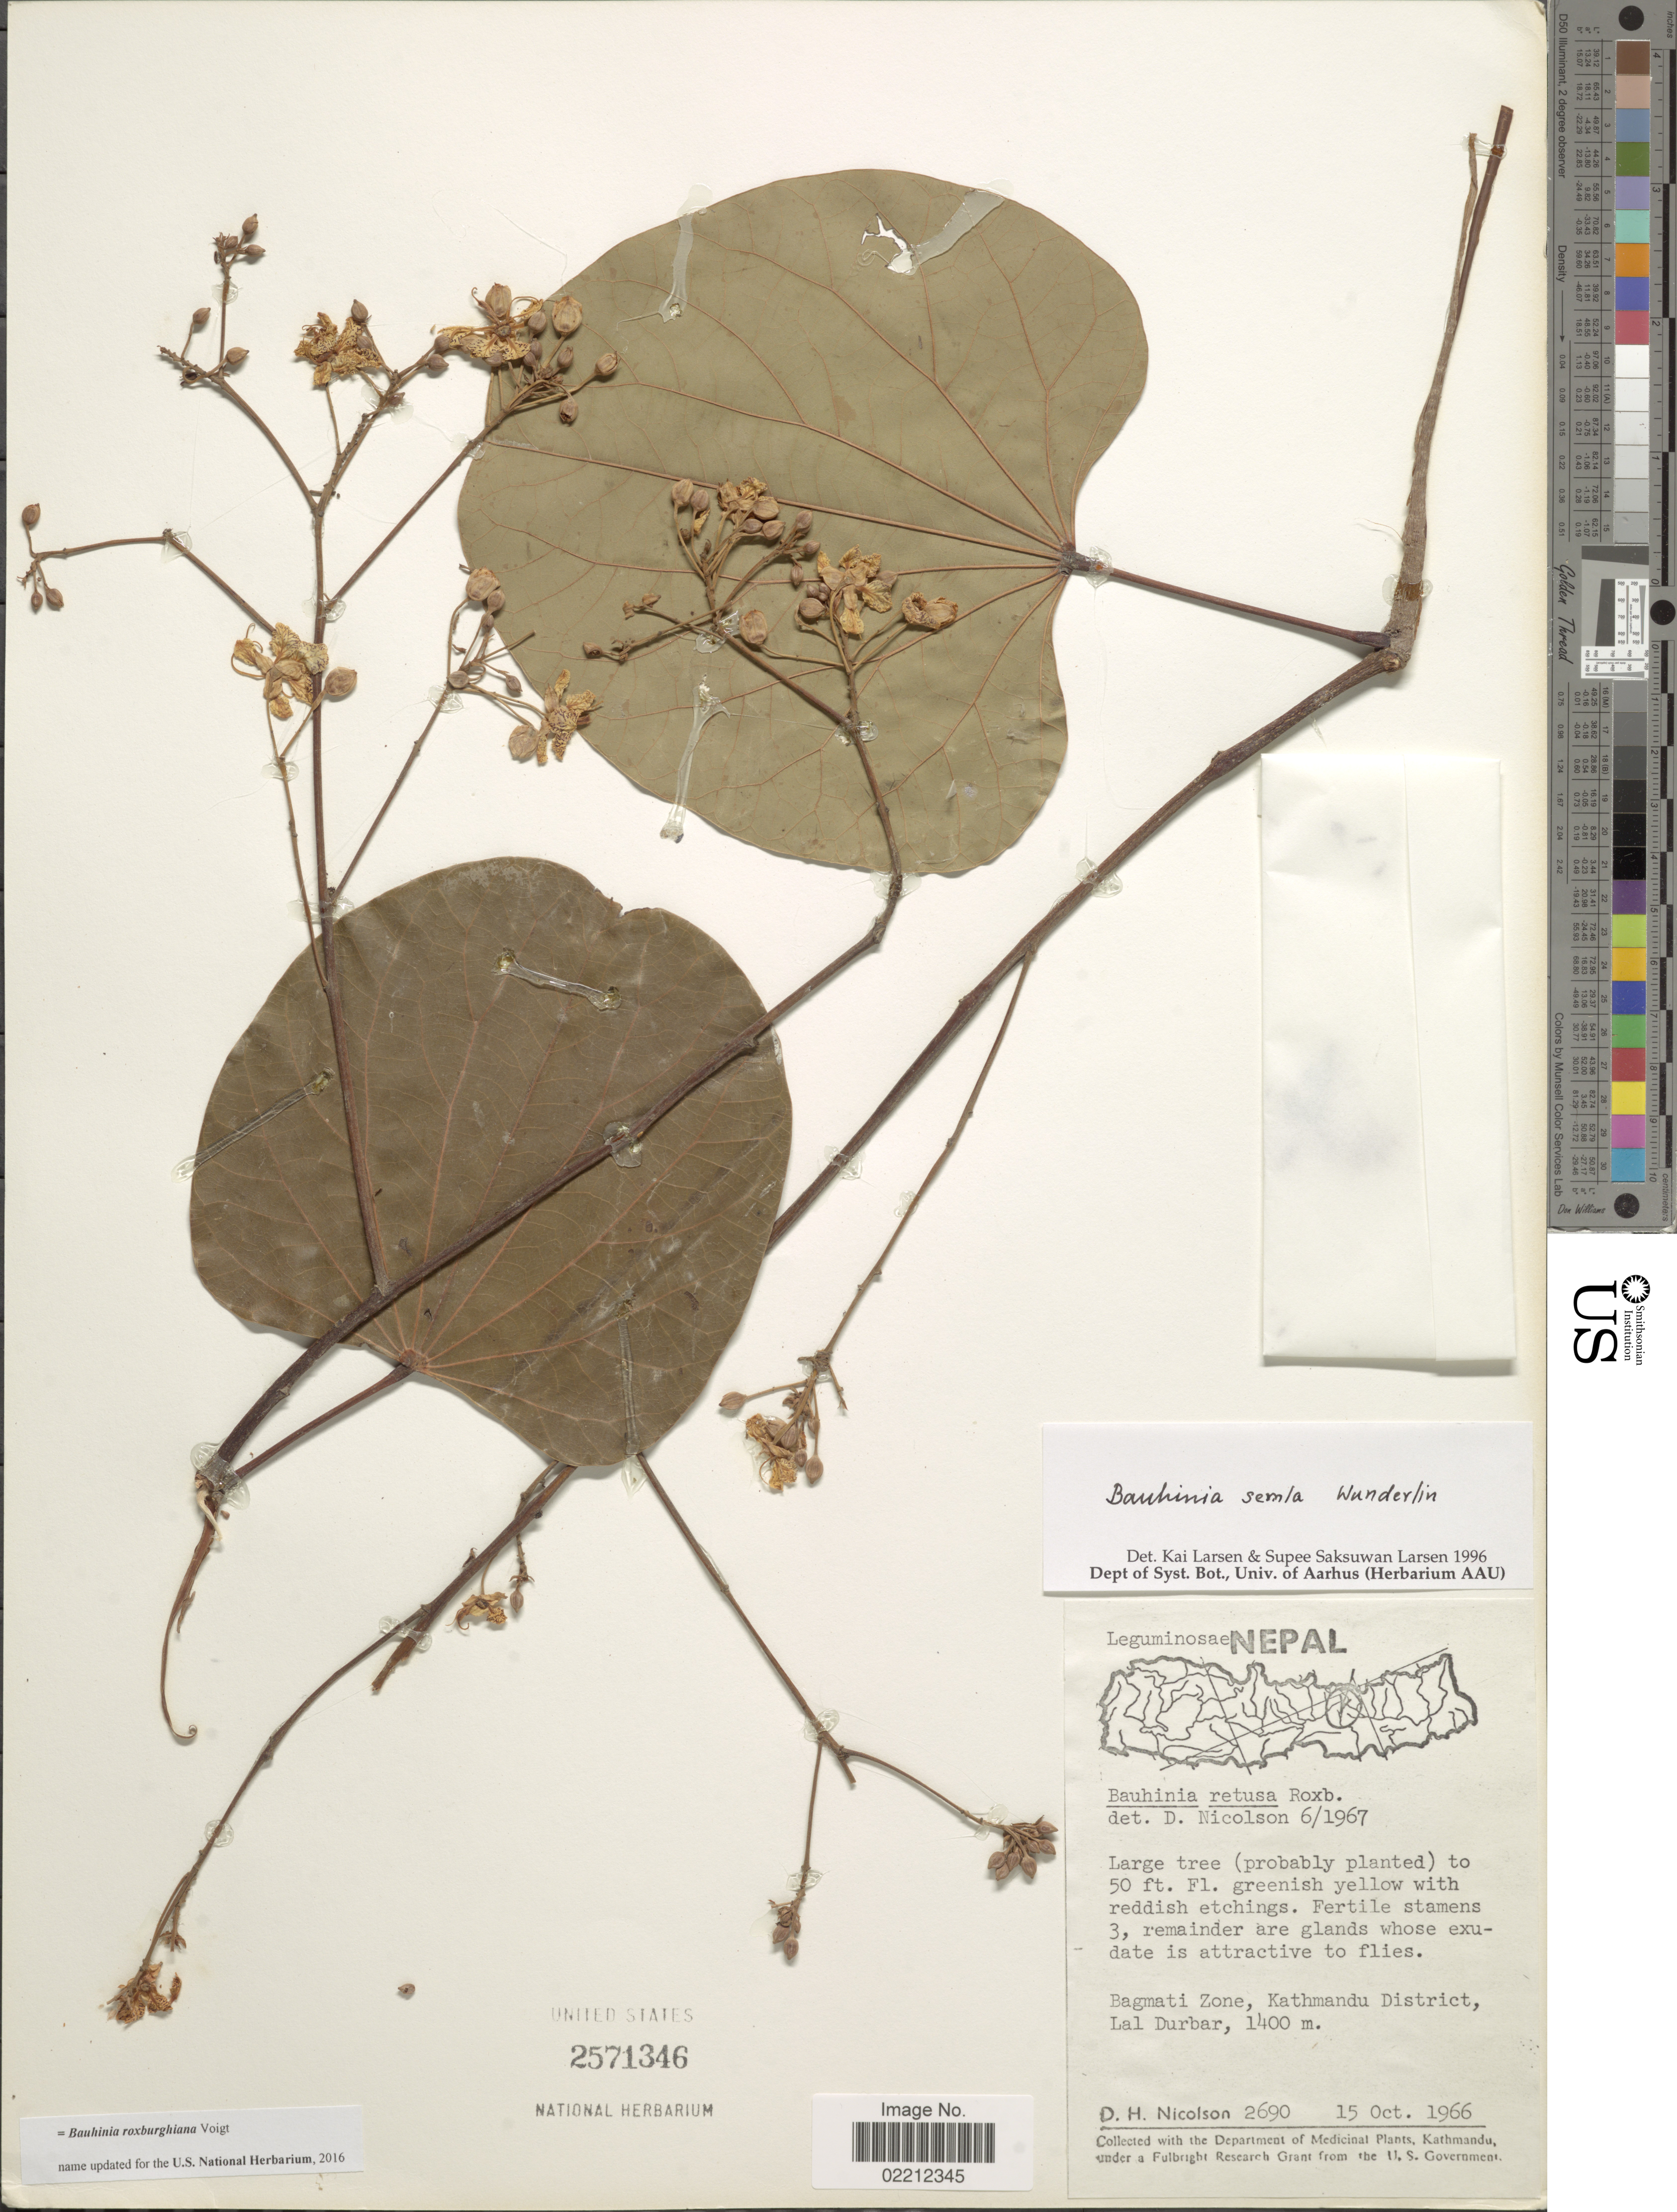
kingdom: Plantae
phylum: Tracheophyta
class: Magnoliopsida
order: Fabales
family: Fabaceae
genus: Phanera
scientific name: Phanera retusa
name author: Benth.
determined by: U.S. National Herbarium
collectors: D. H. Nicolson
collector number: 2690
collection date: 1966-10-15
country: Nepal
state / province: Bagmati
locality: Bagmati Zone, Kathmandu District, Lal Durbar.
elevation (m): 1400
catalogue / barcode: US 2571346